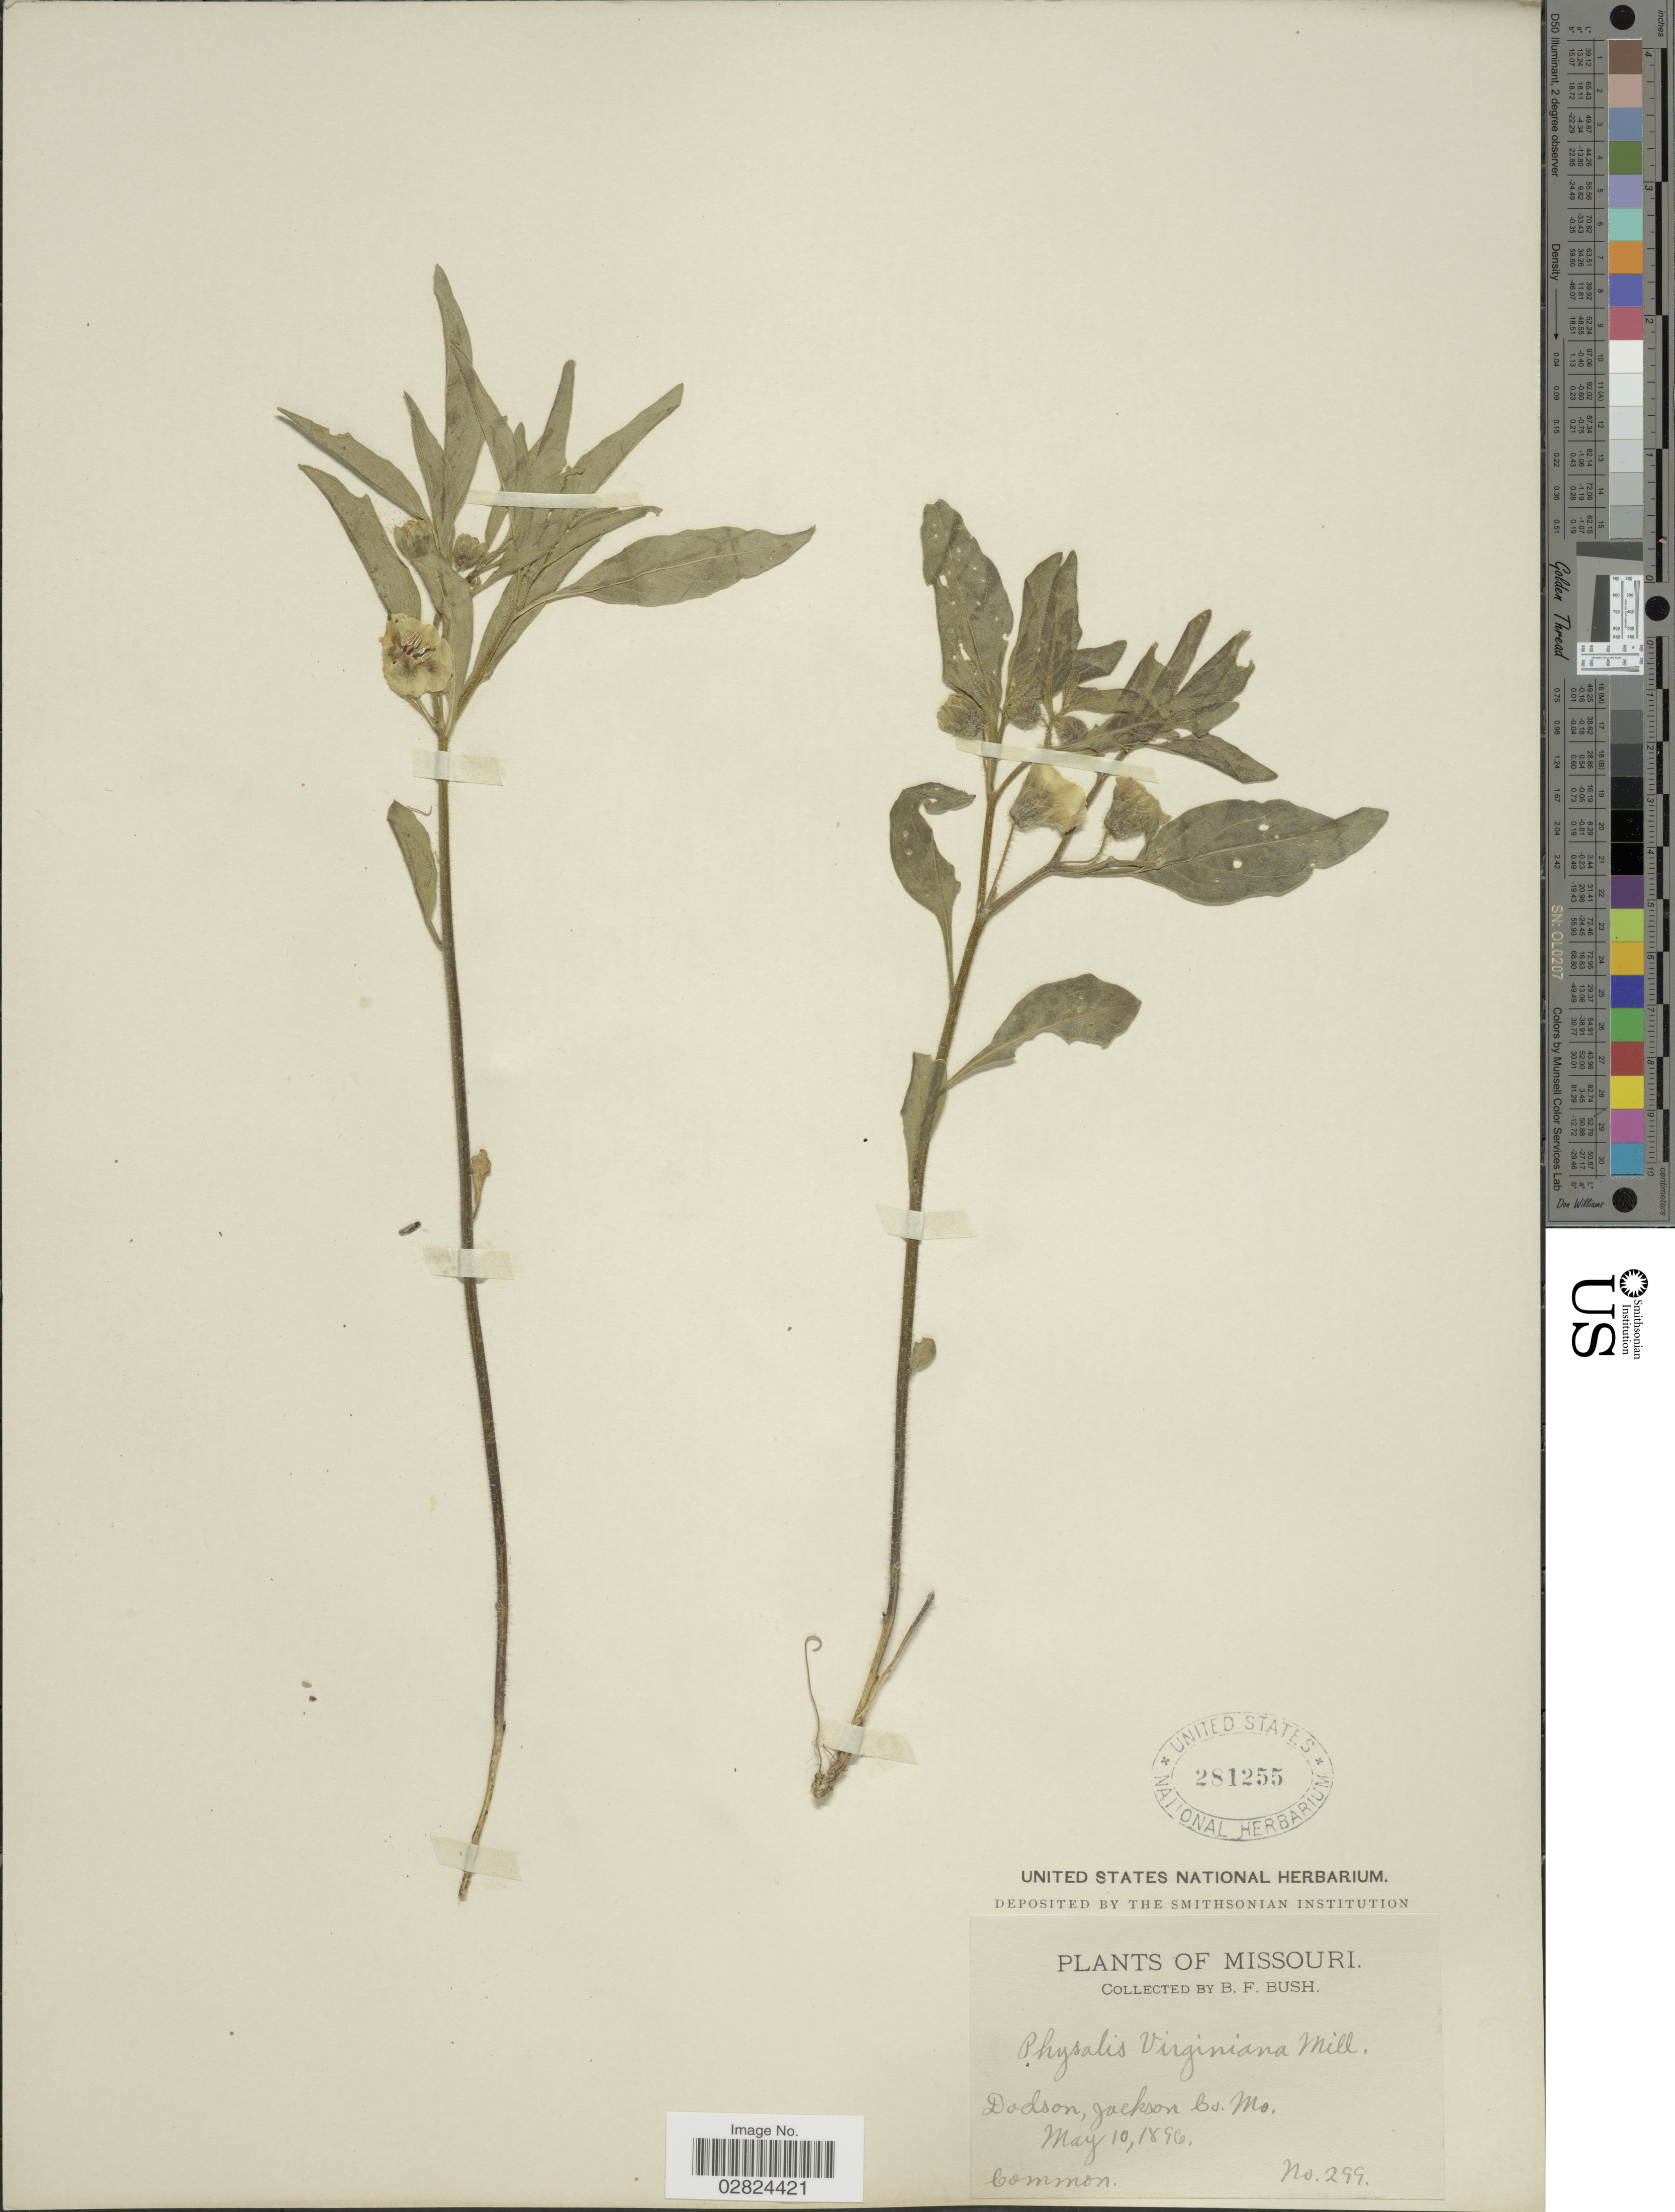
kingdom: Plantae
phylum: Tracheophyta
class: Magnoliopsida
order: Solanales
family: Solanaceae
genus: Physalis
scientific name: Physalis virginiana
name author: Mill.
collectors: B. F. Bush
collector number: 299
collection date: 1896-05-10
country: United States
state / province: Missouri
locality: Dodson, Jackson Co., Mo.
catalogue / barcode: US 281255